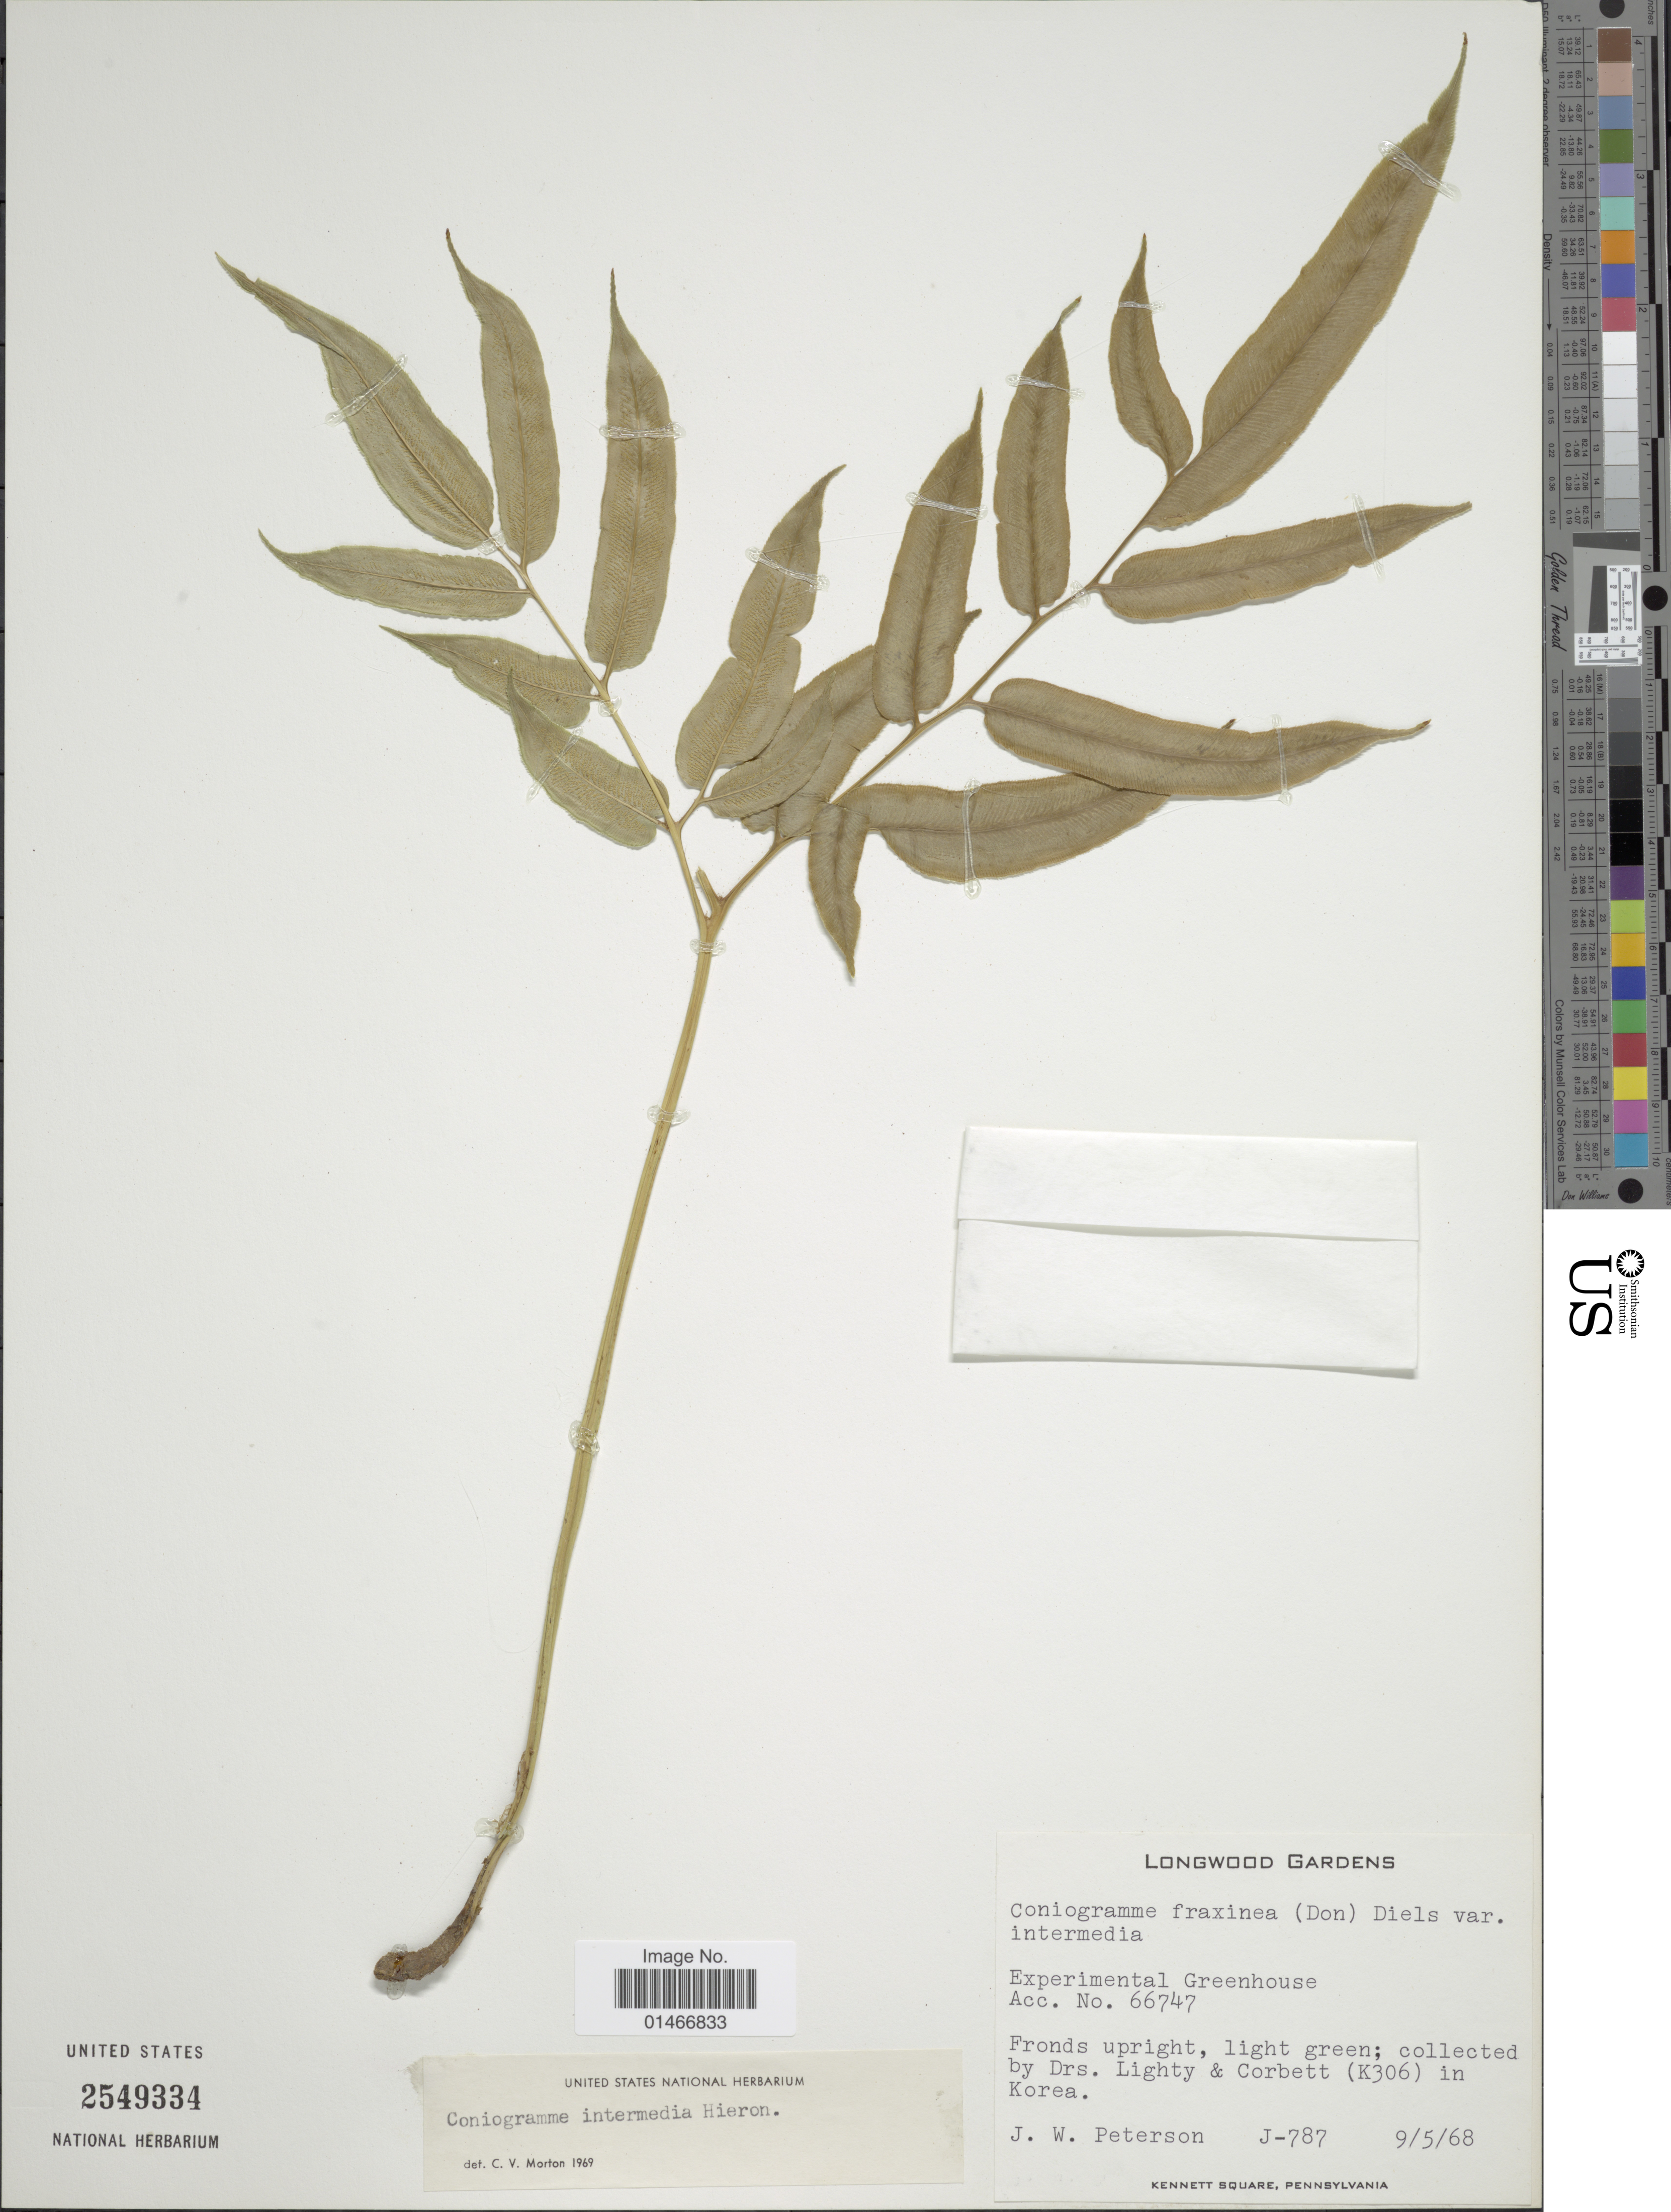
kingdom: Plantae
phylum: Tracheophyta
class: Polypodiopsida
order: Polypodiales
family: Pteridaceae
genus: Coniogramme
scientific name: Coniogramme fraxinea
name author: (D. Don) Diels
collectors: J. W. Peterson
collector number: J-787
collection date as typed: Transcribed d/m/y: 9/5/68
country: United States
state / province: Pennsylvania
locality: Longwood Gardens. Experimental Greenhouse.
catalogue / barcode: US 2549334